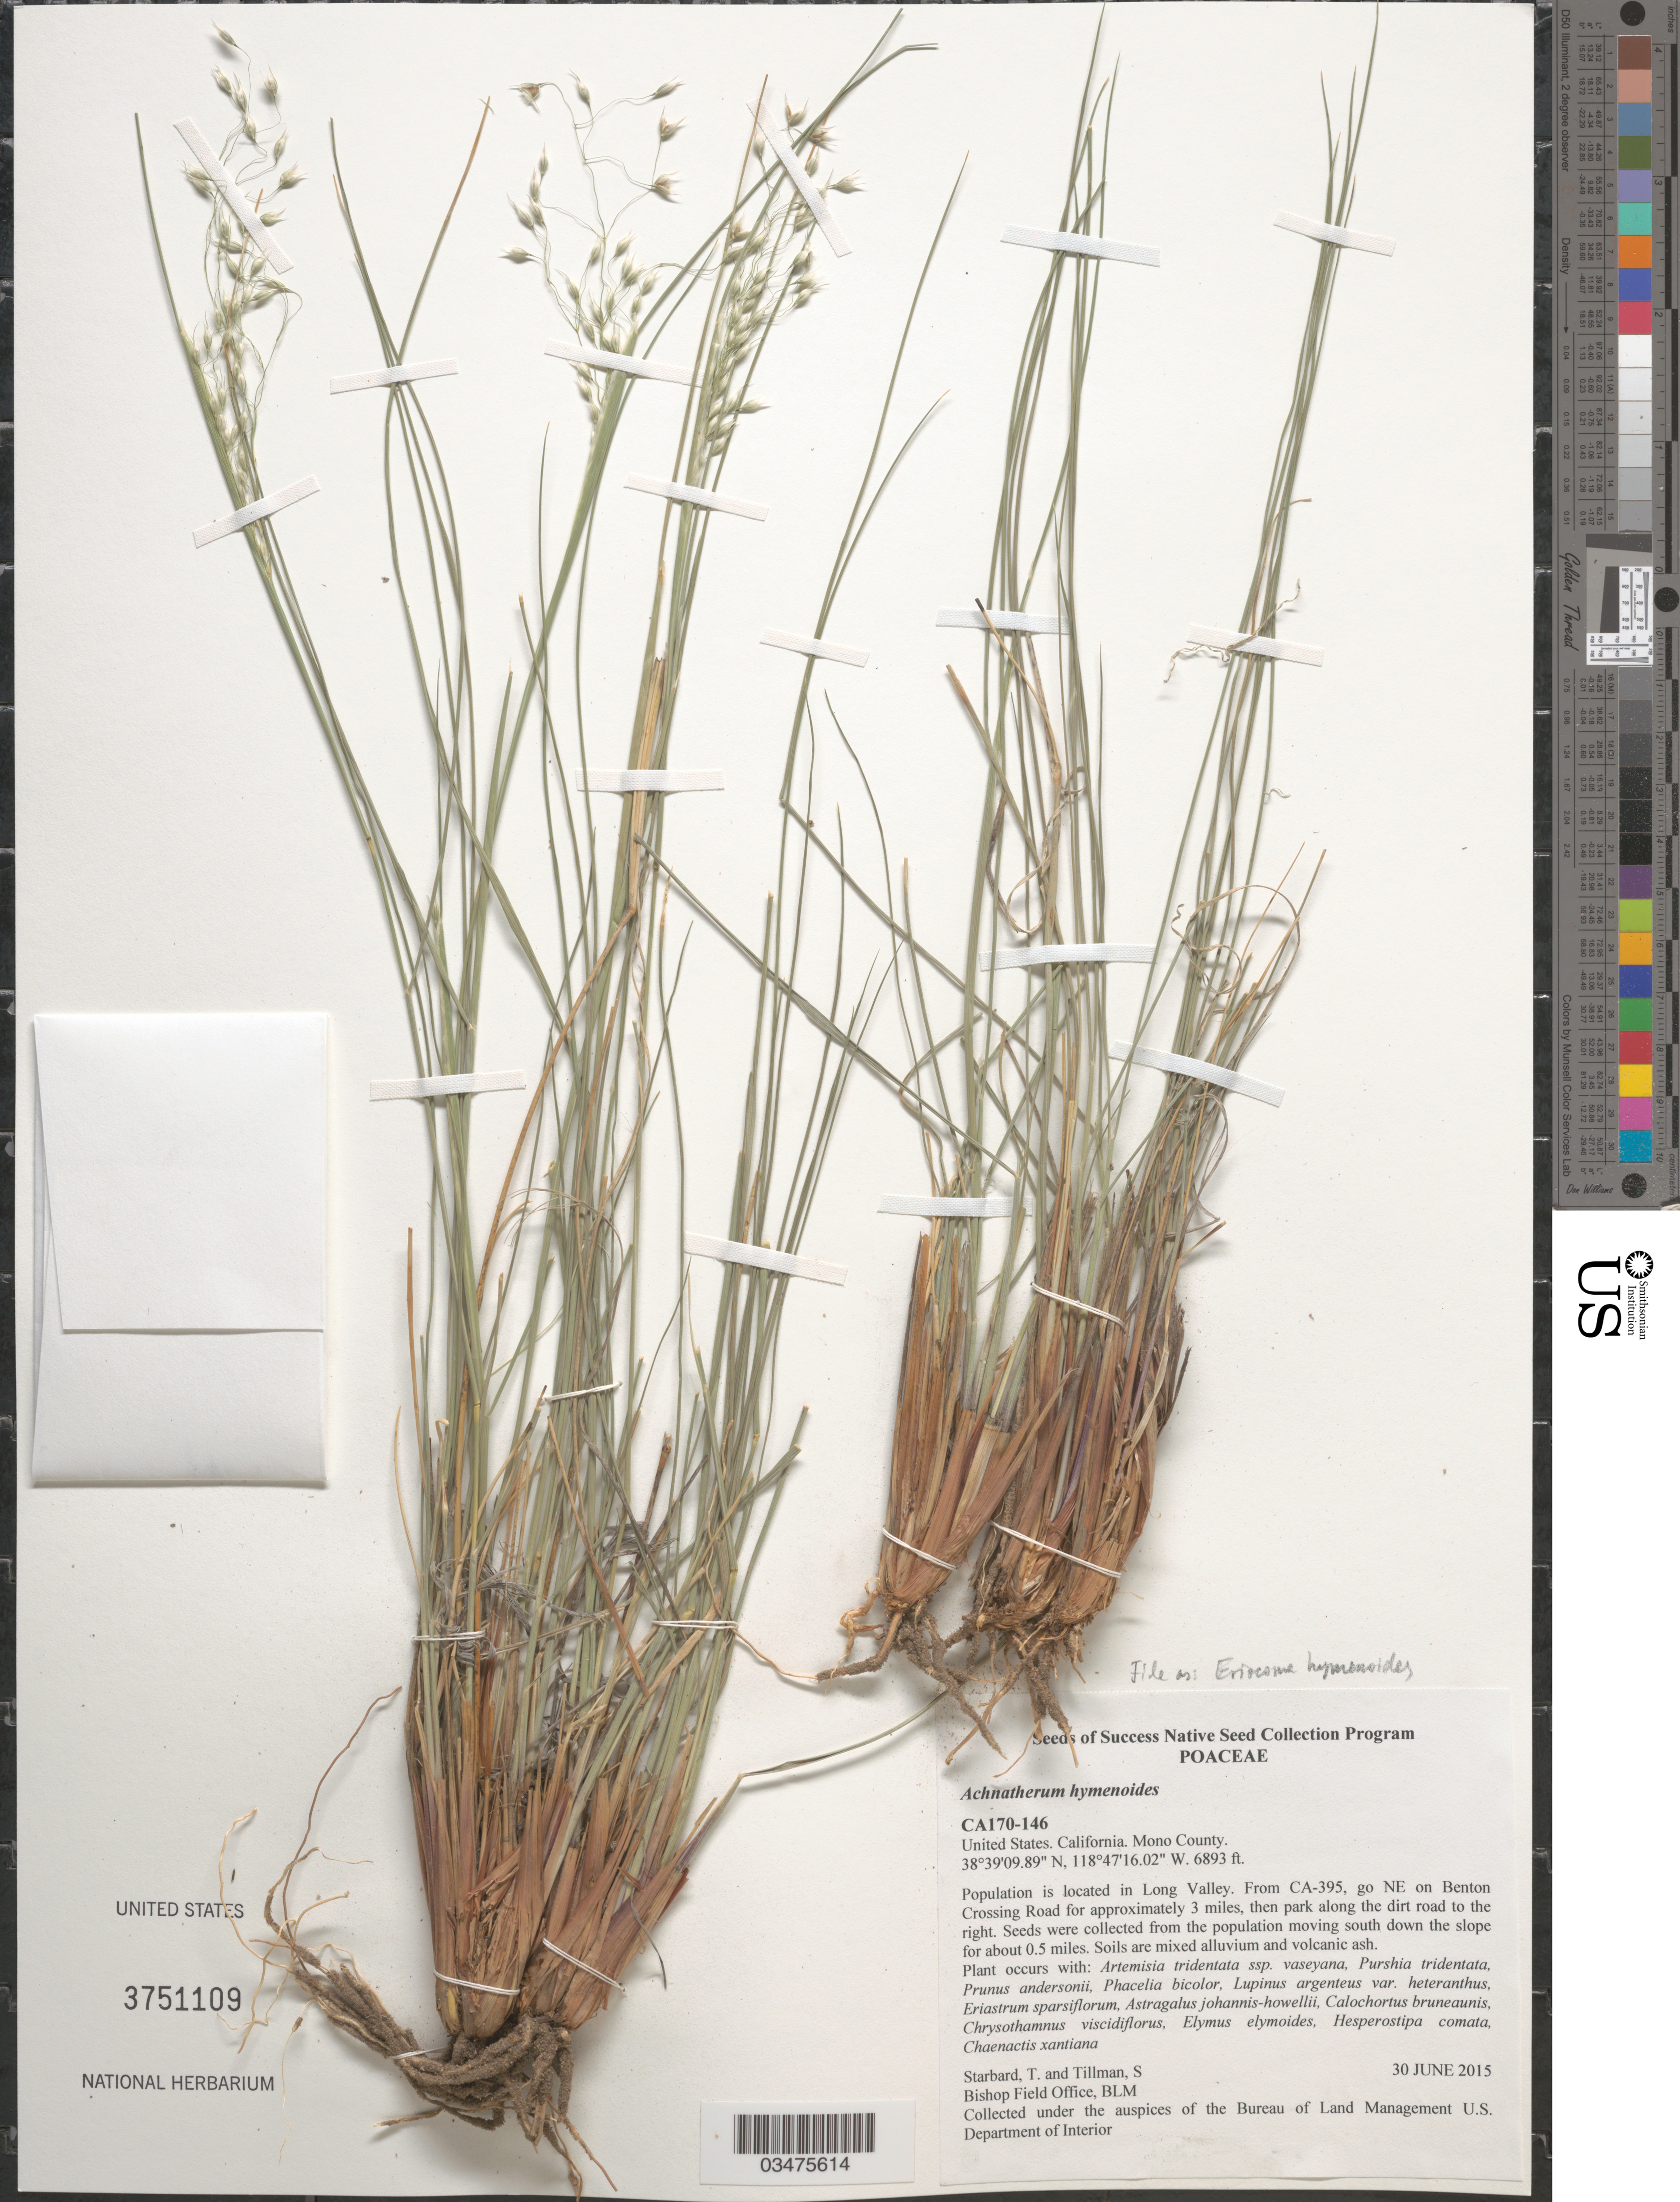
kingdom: Plantae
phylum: Tracheophyta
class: Liliopsida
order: Poales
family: Poaceae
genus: Achnatherum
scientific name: Achnatherum hymenoides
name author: (Roem. & Schult.) Barkworth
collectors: T. Starbard & S. Tillman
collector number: CA170-146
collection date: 2015-06-30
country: United States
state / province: California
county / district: Mono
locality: Long Valley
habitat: Soils are mixed alluvium and volcanic ash.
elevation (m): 2101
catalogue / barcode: US 3751109